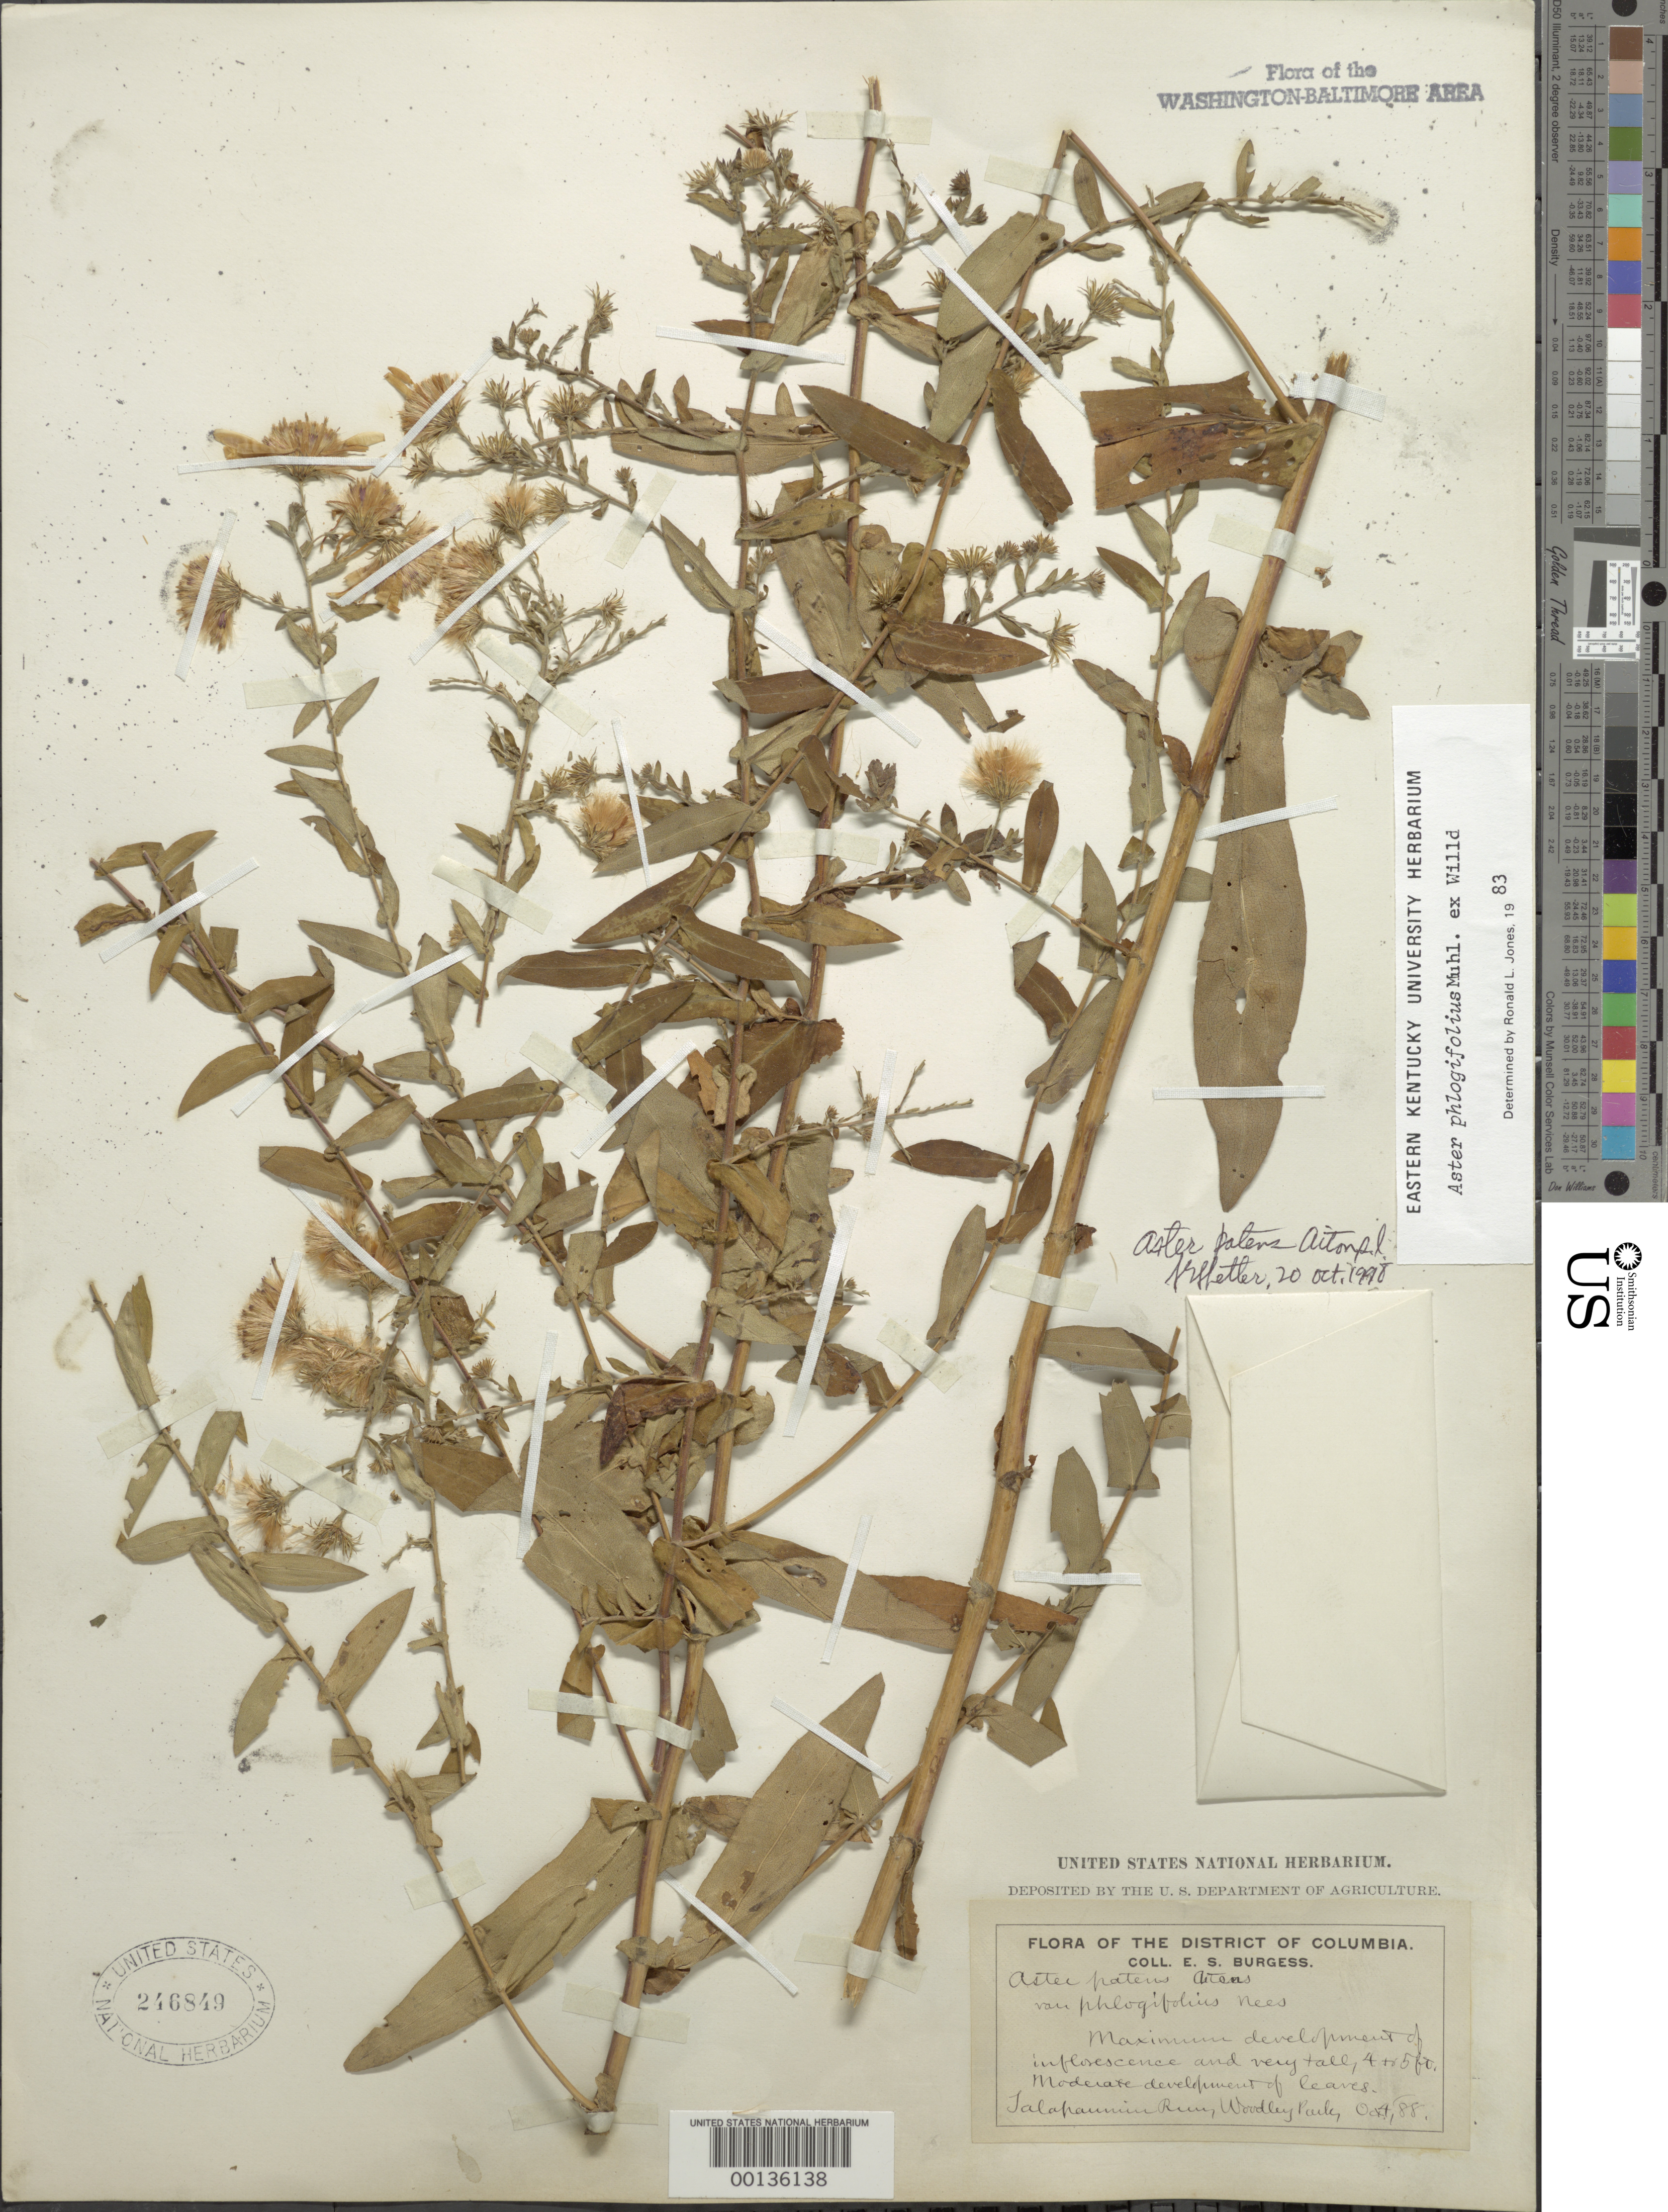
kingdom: Plantae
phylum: Tracheophyta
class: Magnoliopsida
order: Asterales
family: Asteraceae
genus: Symphyotrichum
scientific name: Symphyotrichum phlogifolium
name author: (Muhl. ex Willd.) G.L. Nesom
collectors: E. Burgess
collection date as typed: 04 Oct 1888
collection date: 1888-10-04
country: United States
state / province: District of Columbia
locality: Woodley Park Talapaunin Run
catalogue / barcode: US 246849